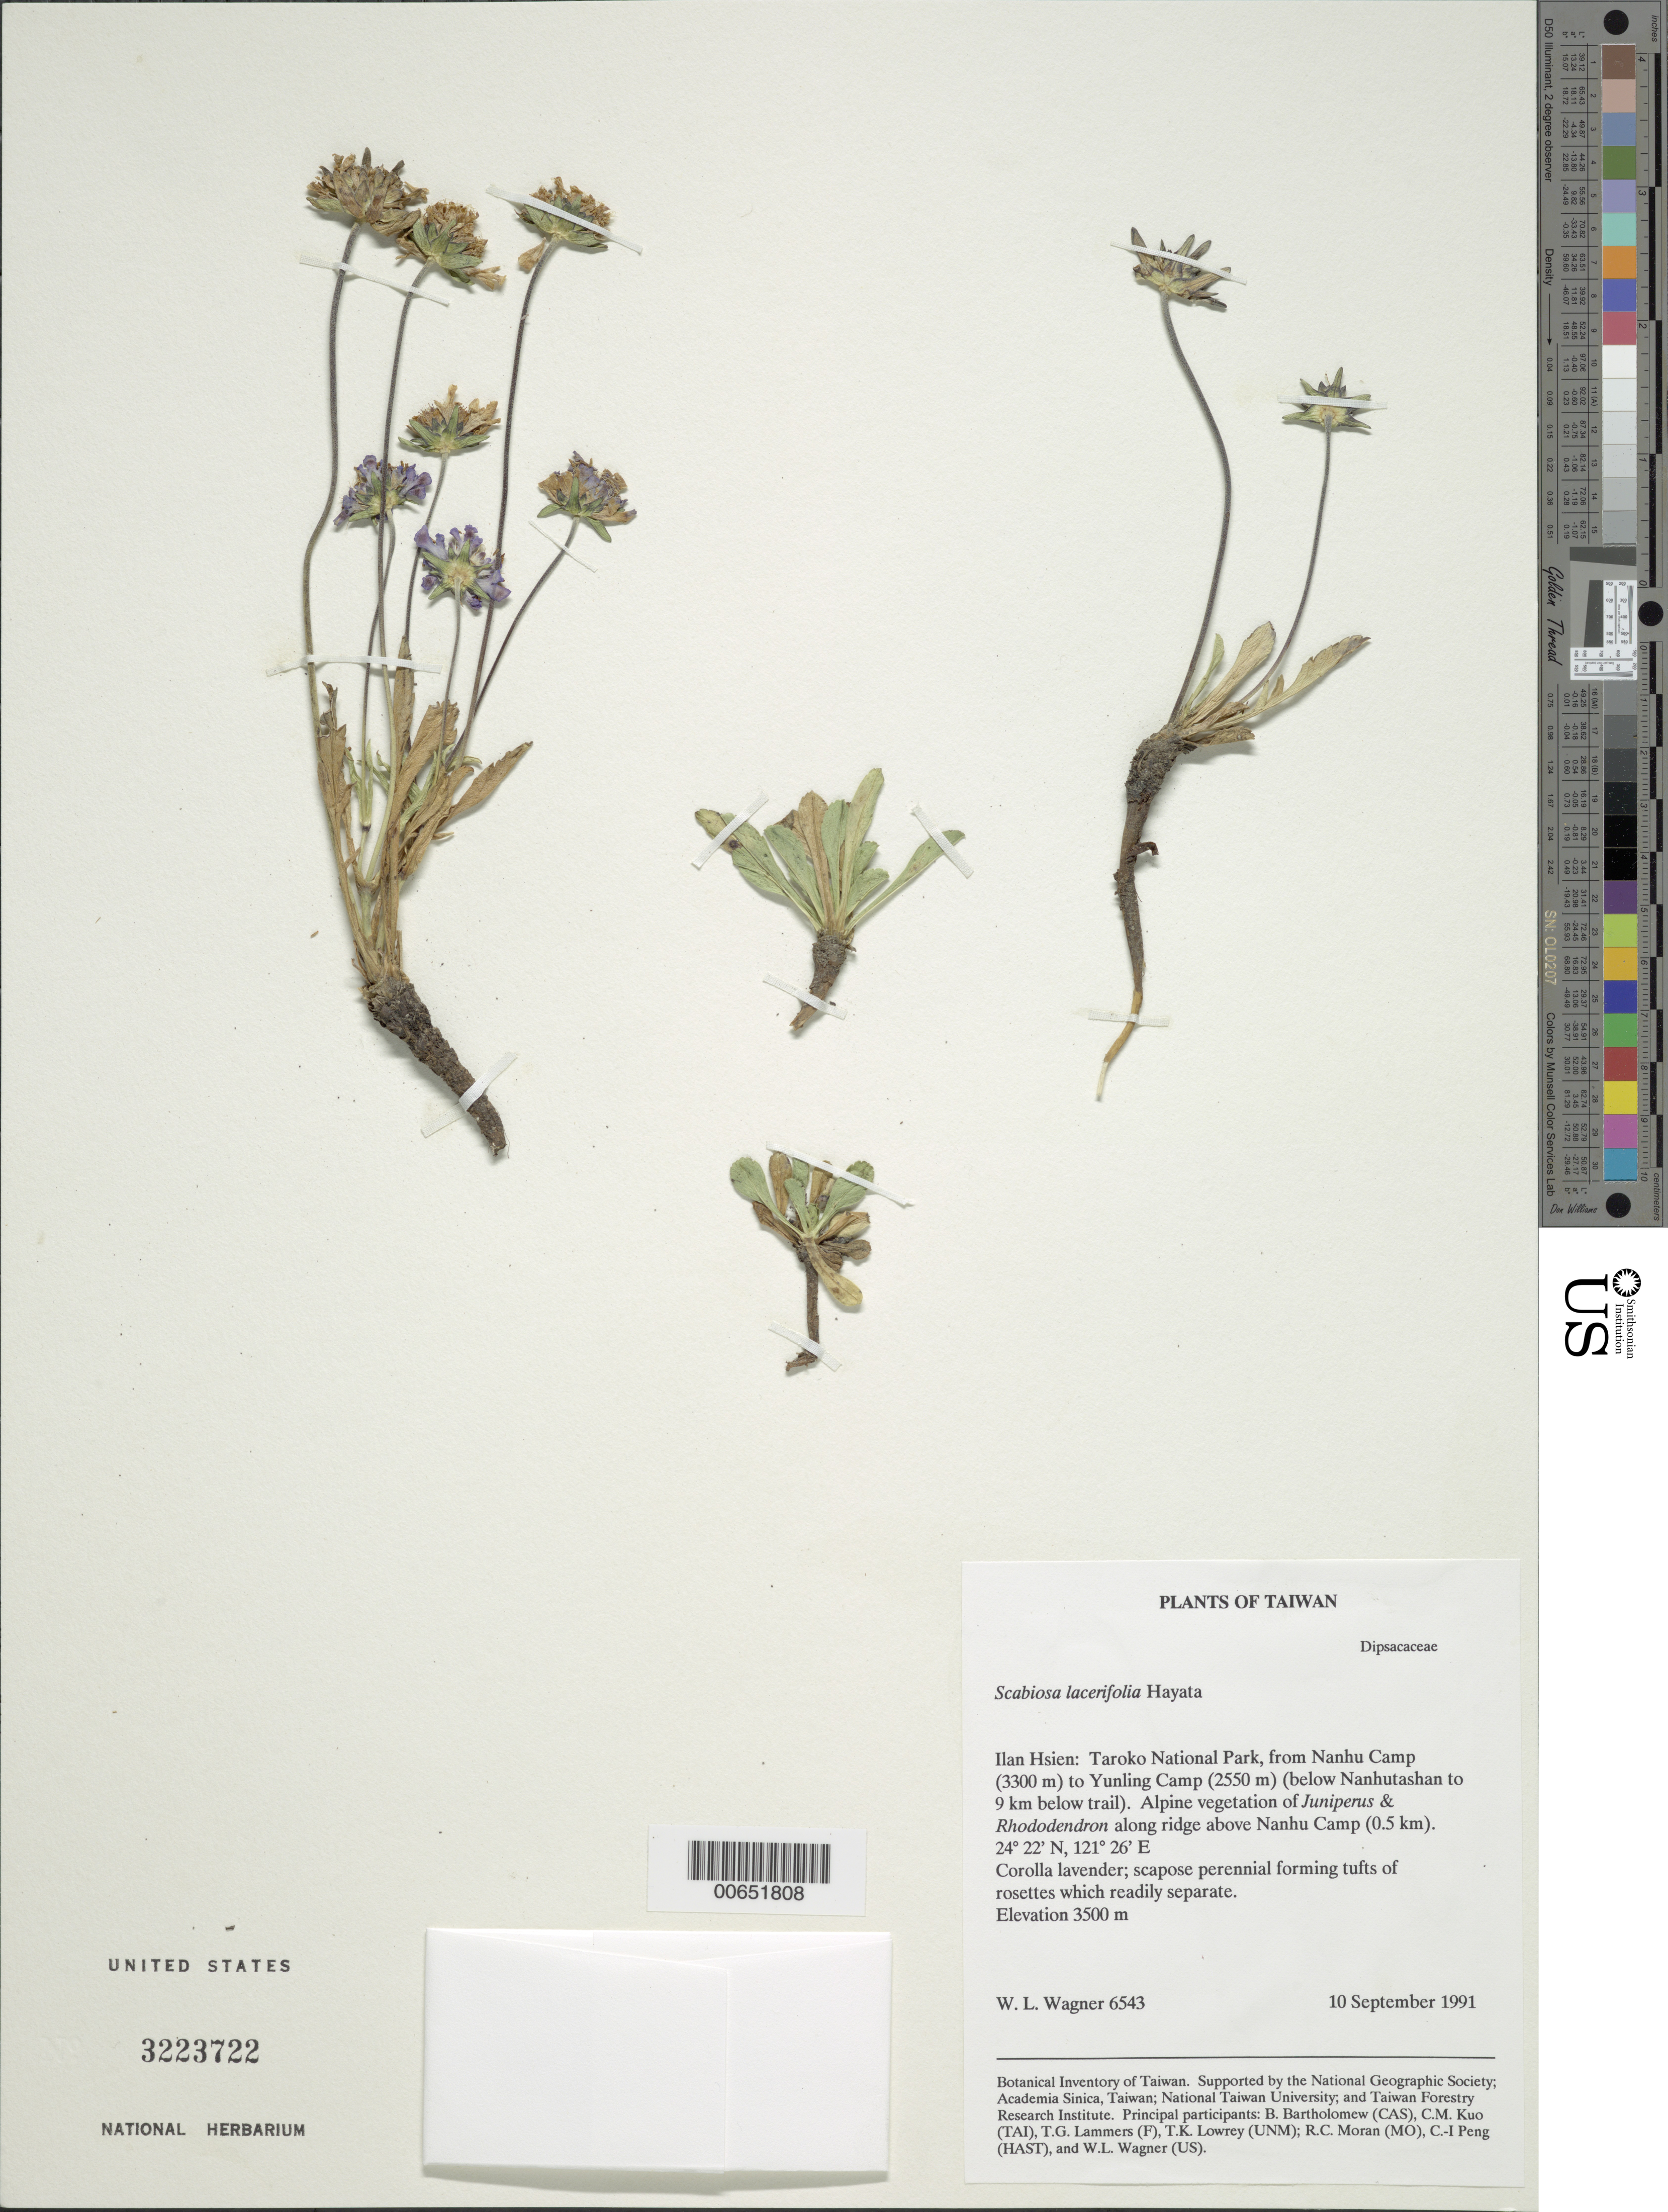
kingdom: Plantae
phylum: Tracheophyta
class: Magnoliopsida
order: Dipsacales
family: Caprifoliaceae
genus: Scabiosa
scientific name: Scabiosa lacerifolia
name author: Hayata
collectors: W. L. Wagner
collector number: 6543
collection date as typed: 10 Sep 1991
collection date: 1991-09-10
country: Taiwan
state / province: Ilan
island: Taiwan [Formosa]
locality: Ilan Hsien, Taroko National Park, from Nanhu Camp to Yunling Camp, Below Nanhutashan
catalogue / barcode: US 3223722